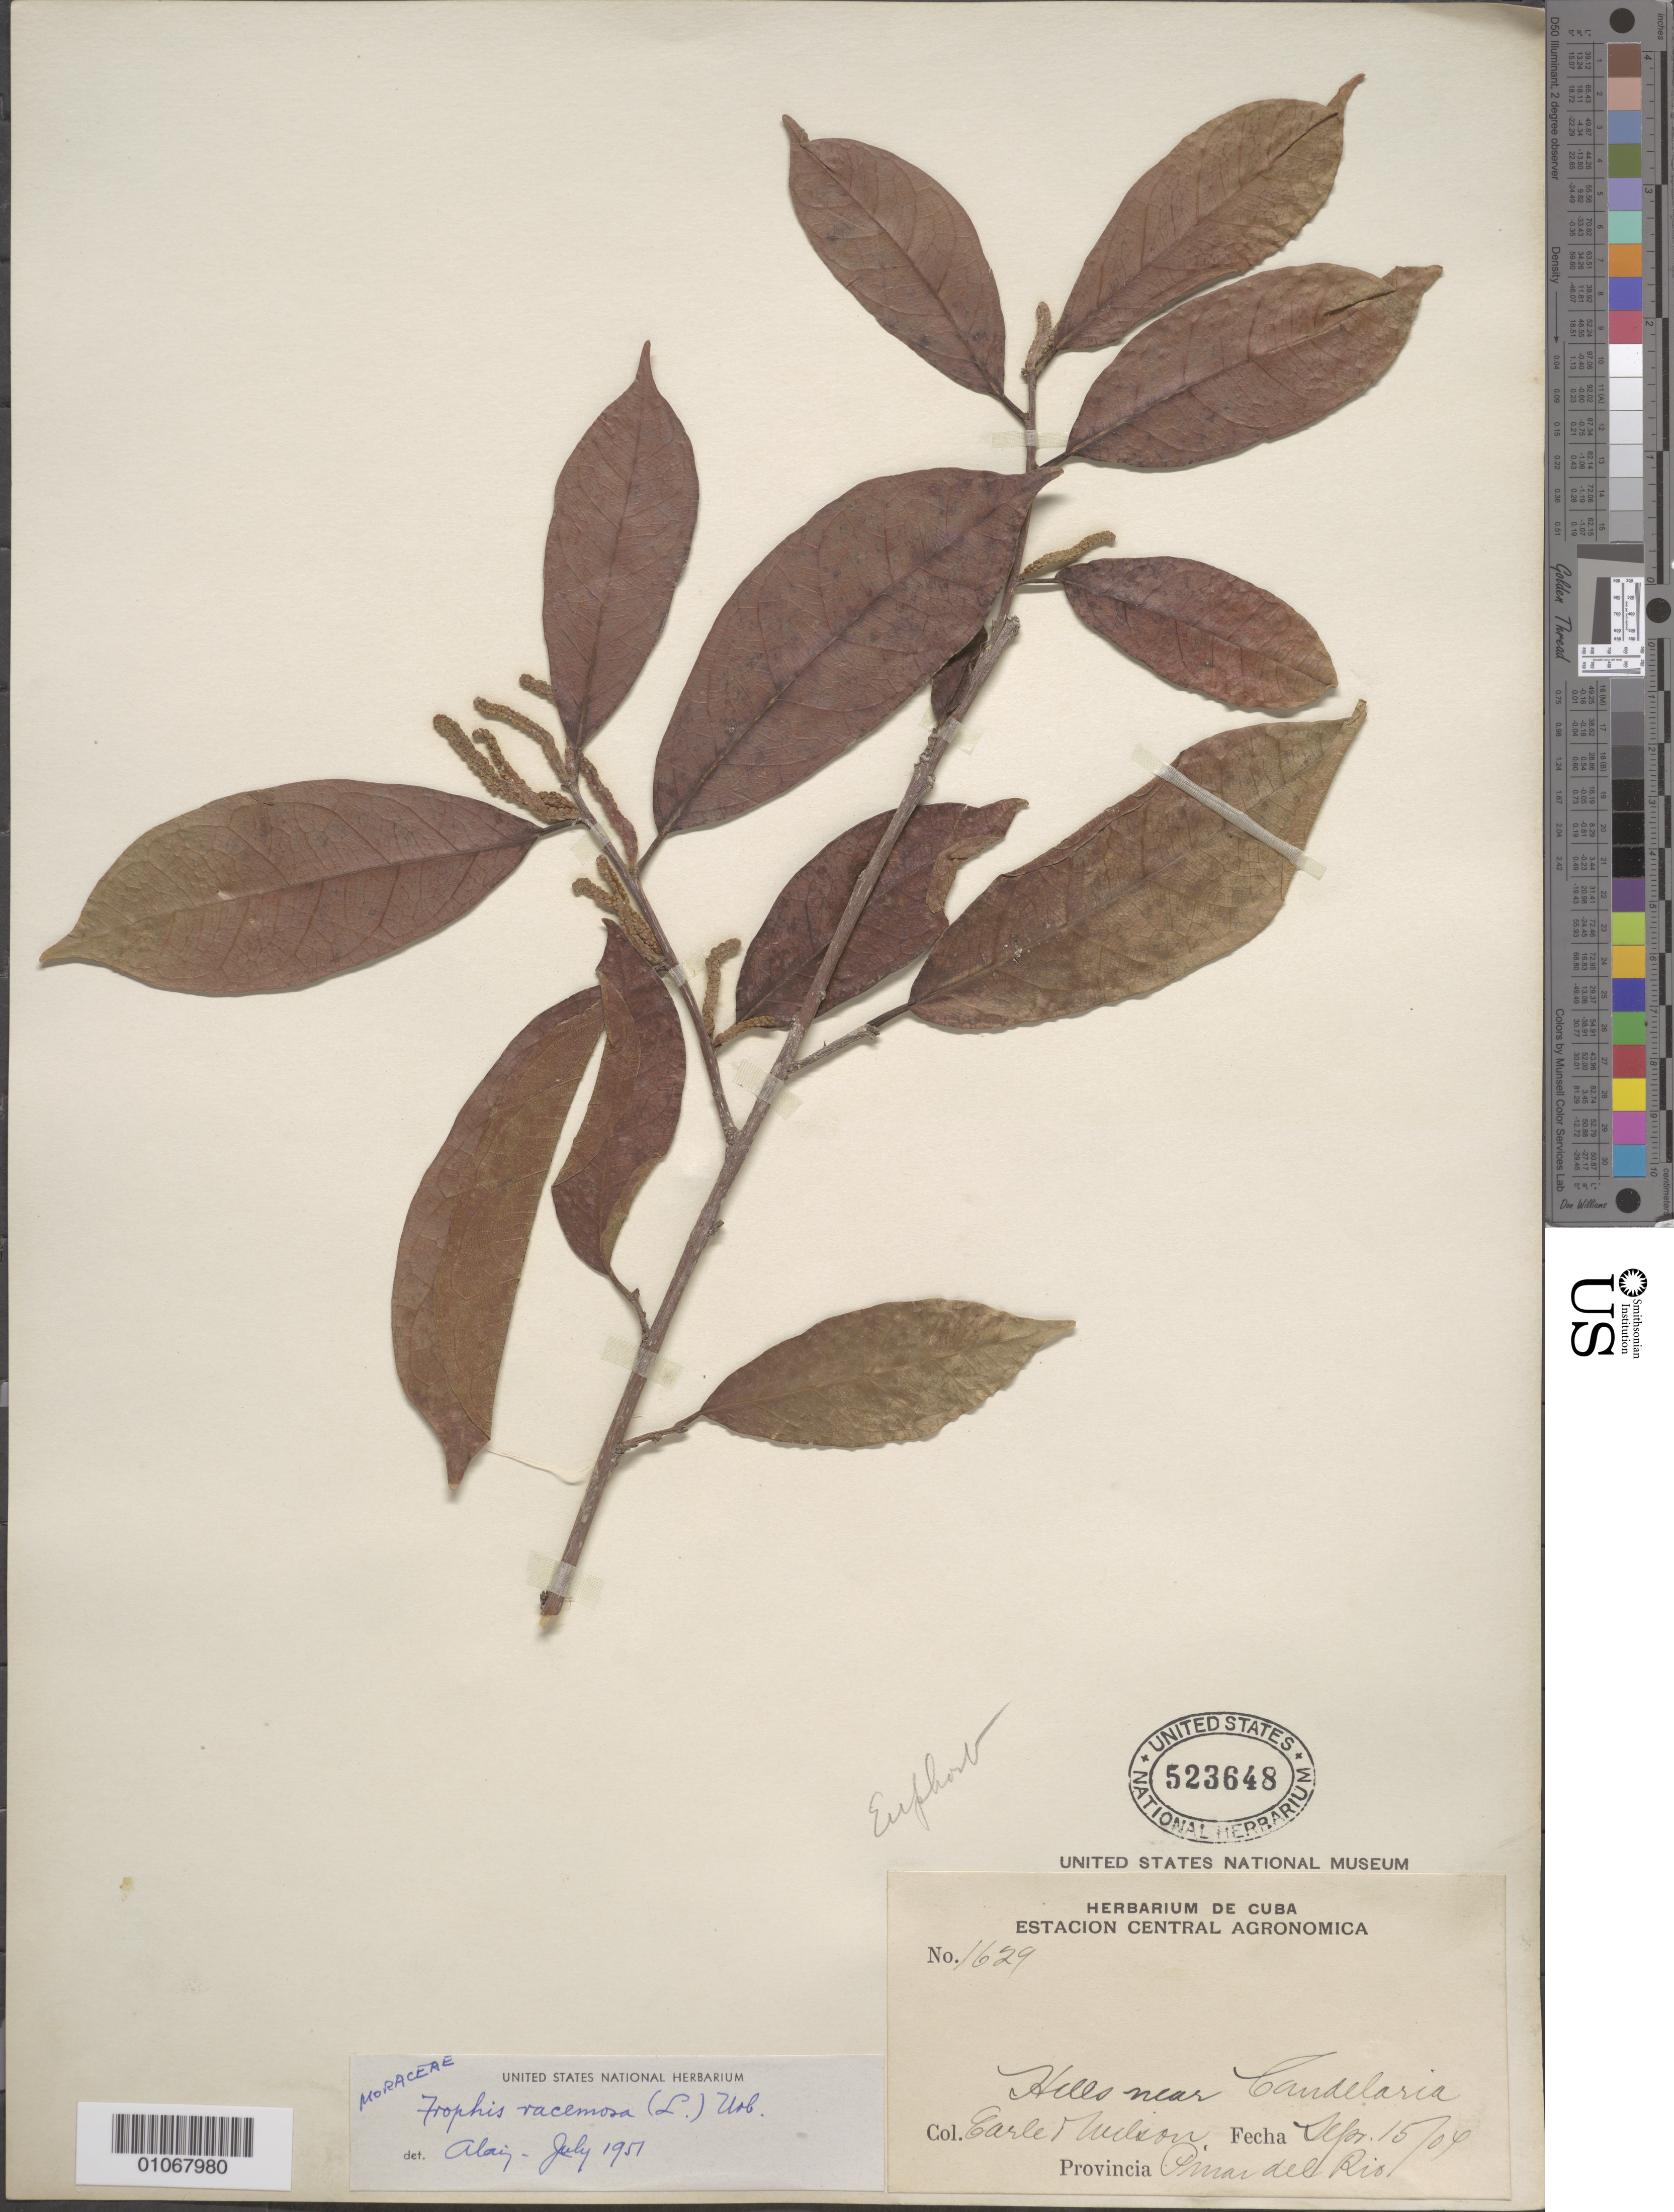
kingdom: Plantae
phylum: Tracheophyta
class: Magnoliopsida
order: Rosales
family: Moraceae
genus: Trophis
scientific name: Trophis racemosa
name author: (L.) Urb.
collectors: E. Wilson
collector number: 1629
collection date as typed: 15 Sep 1904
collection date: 1904-09-15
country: Cuba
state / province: Pinar del Rio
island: Cuba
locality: Pinar del Rio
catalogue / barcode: US 523648